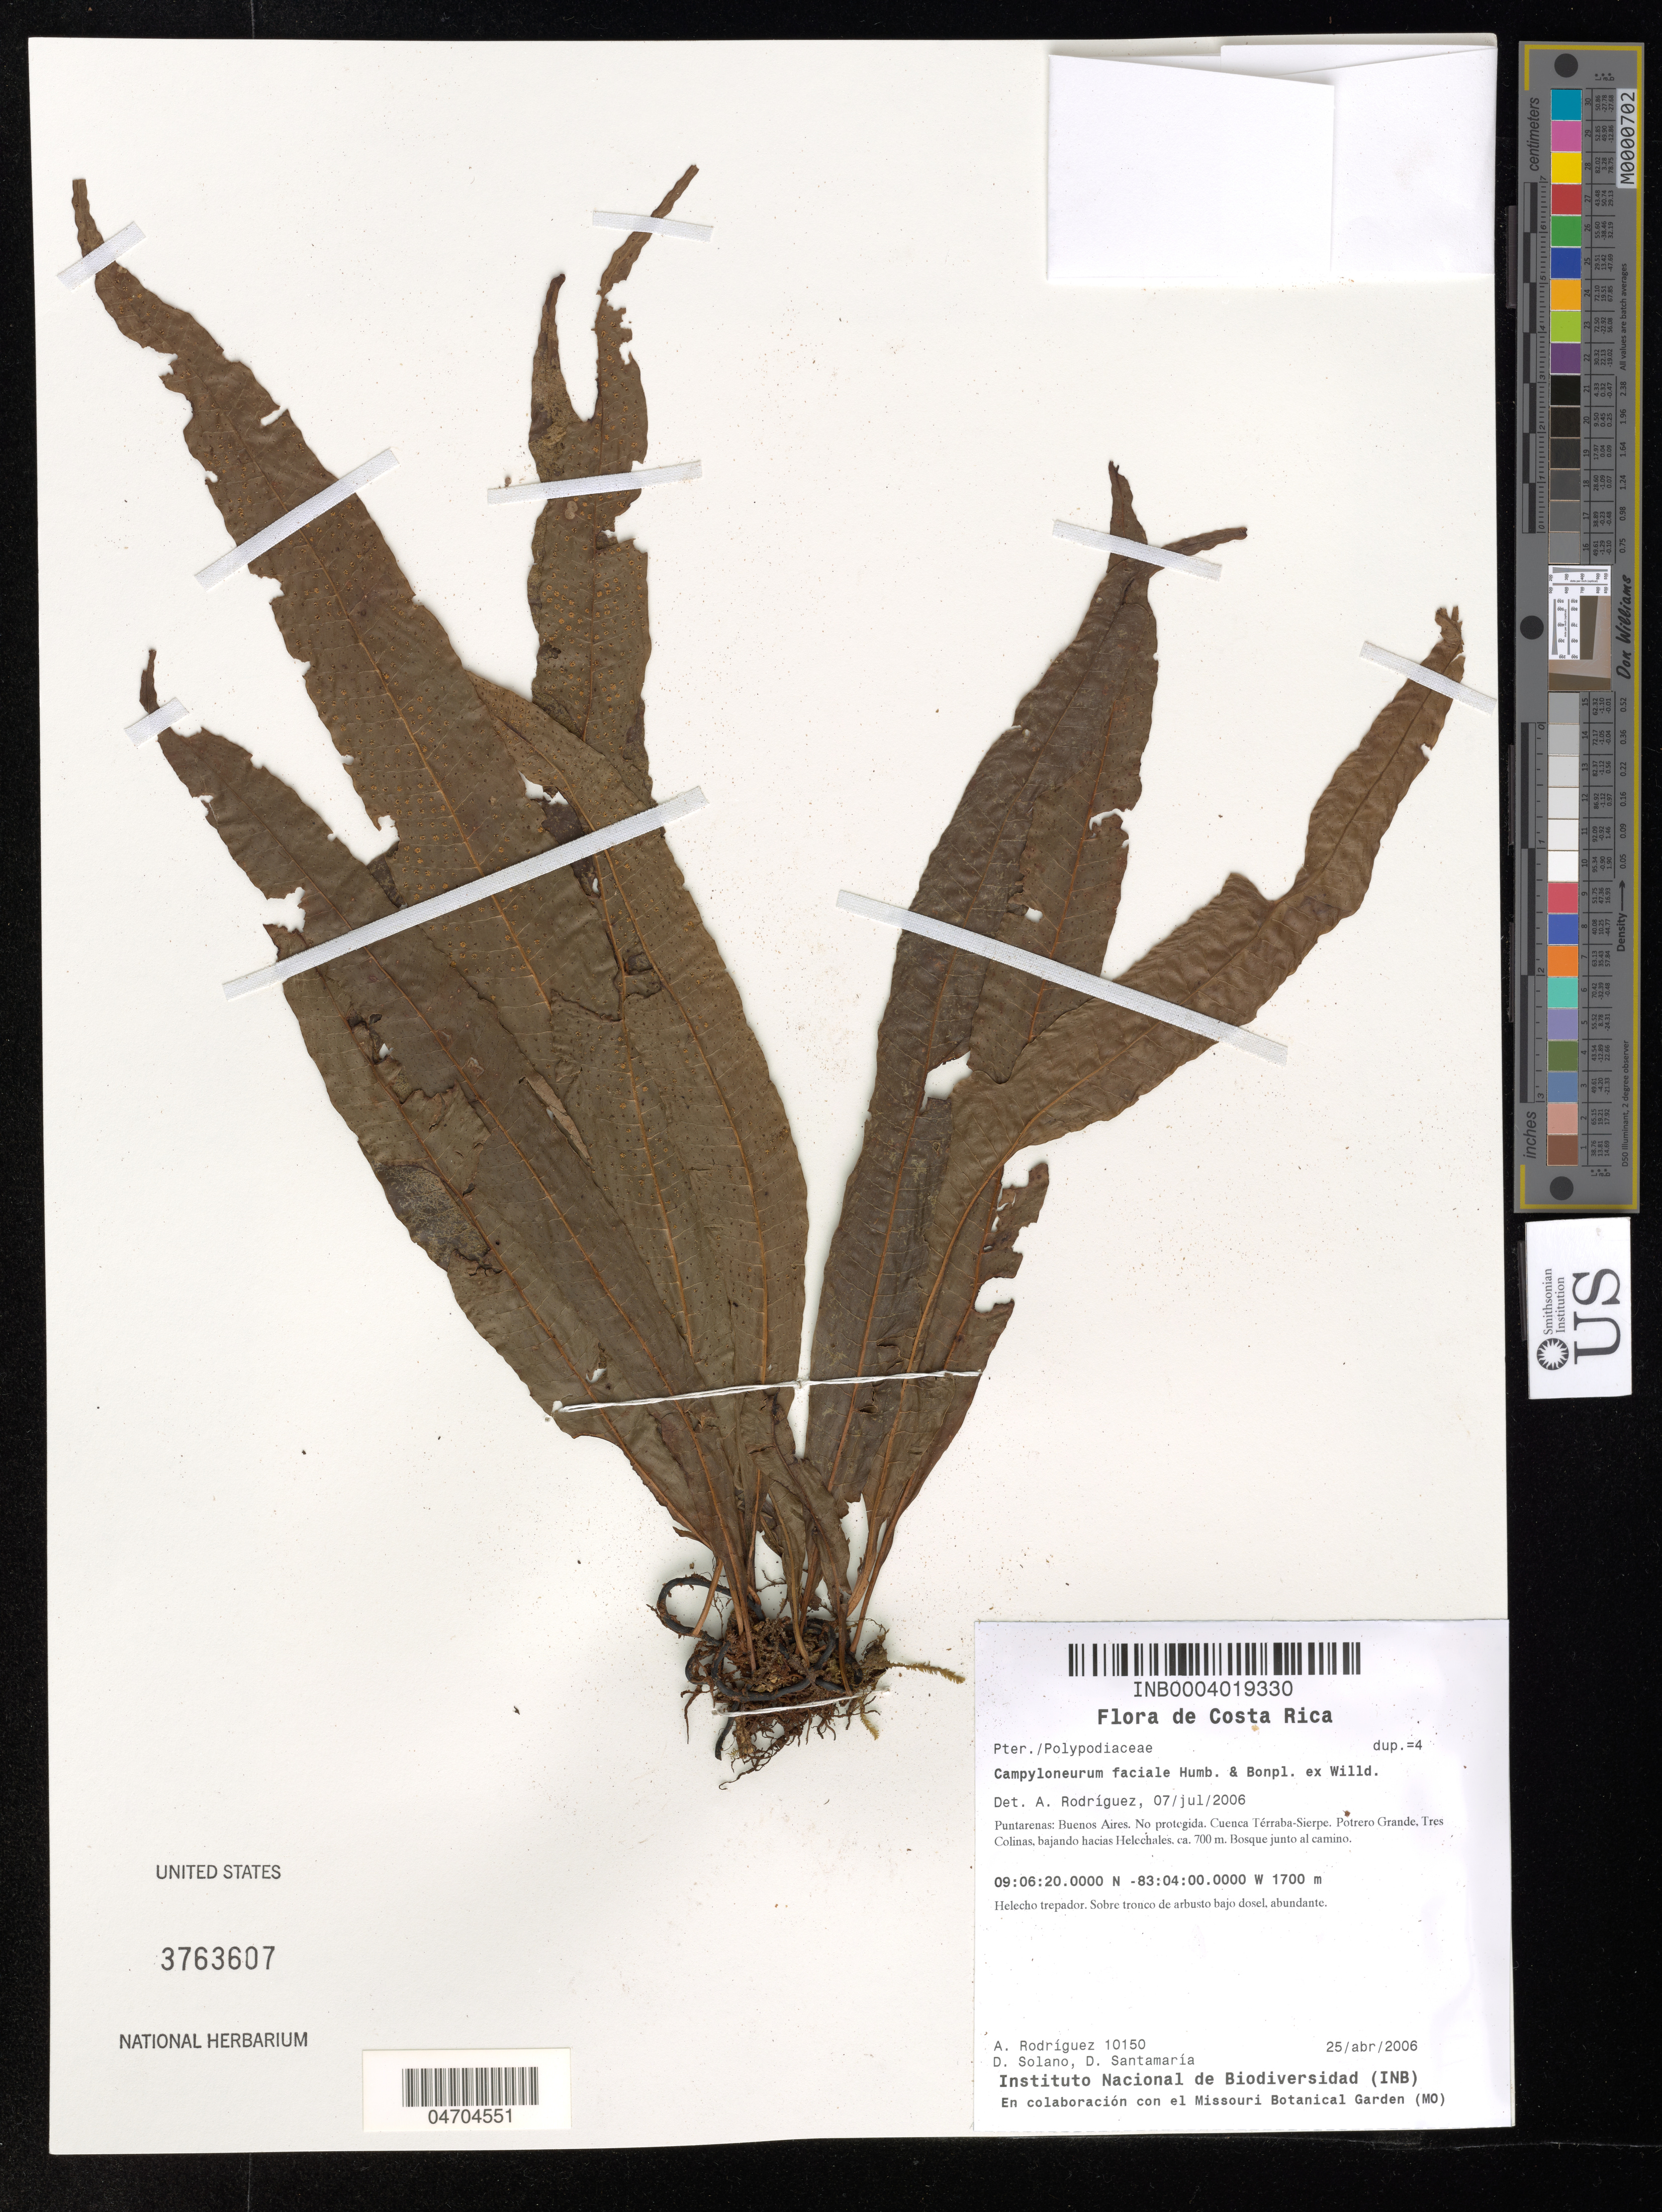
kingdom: Plantae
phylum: Tracheophyta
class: Polypodiopsida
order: Polypodiales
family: Polypodiaceae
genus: Campyloneurum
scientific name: Campyloneurum fasciale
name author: (Humb. & Bonap. ex Willd.) C. Presl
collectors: A. Rodríguez, D. Solano & D. Santamaria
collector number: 10150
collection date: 2006-04-25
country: Costa Rica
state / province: Puntarenas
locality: Buenos Aires. No protegida. Cuenca Térraba-Sierpa. Potrero Grande, Tres Colinas, bajando hacias Helcchales.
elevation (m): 1700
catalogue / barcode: US 3763607